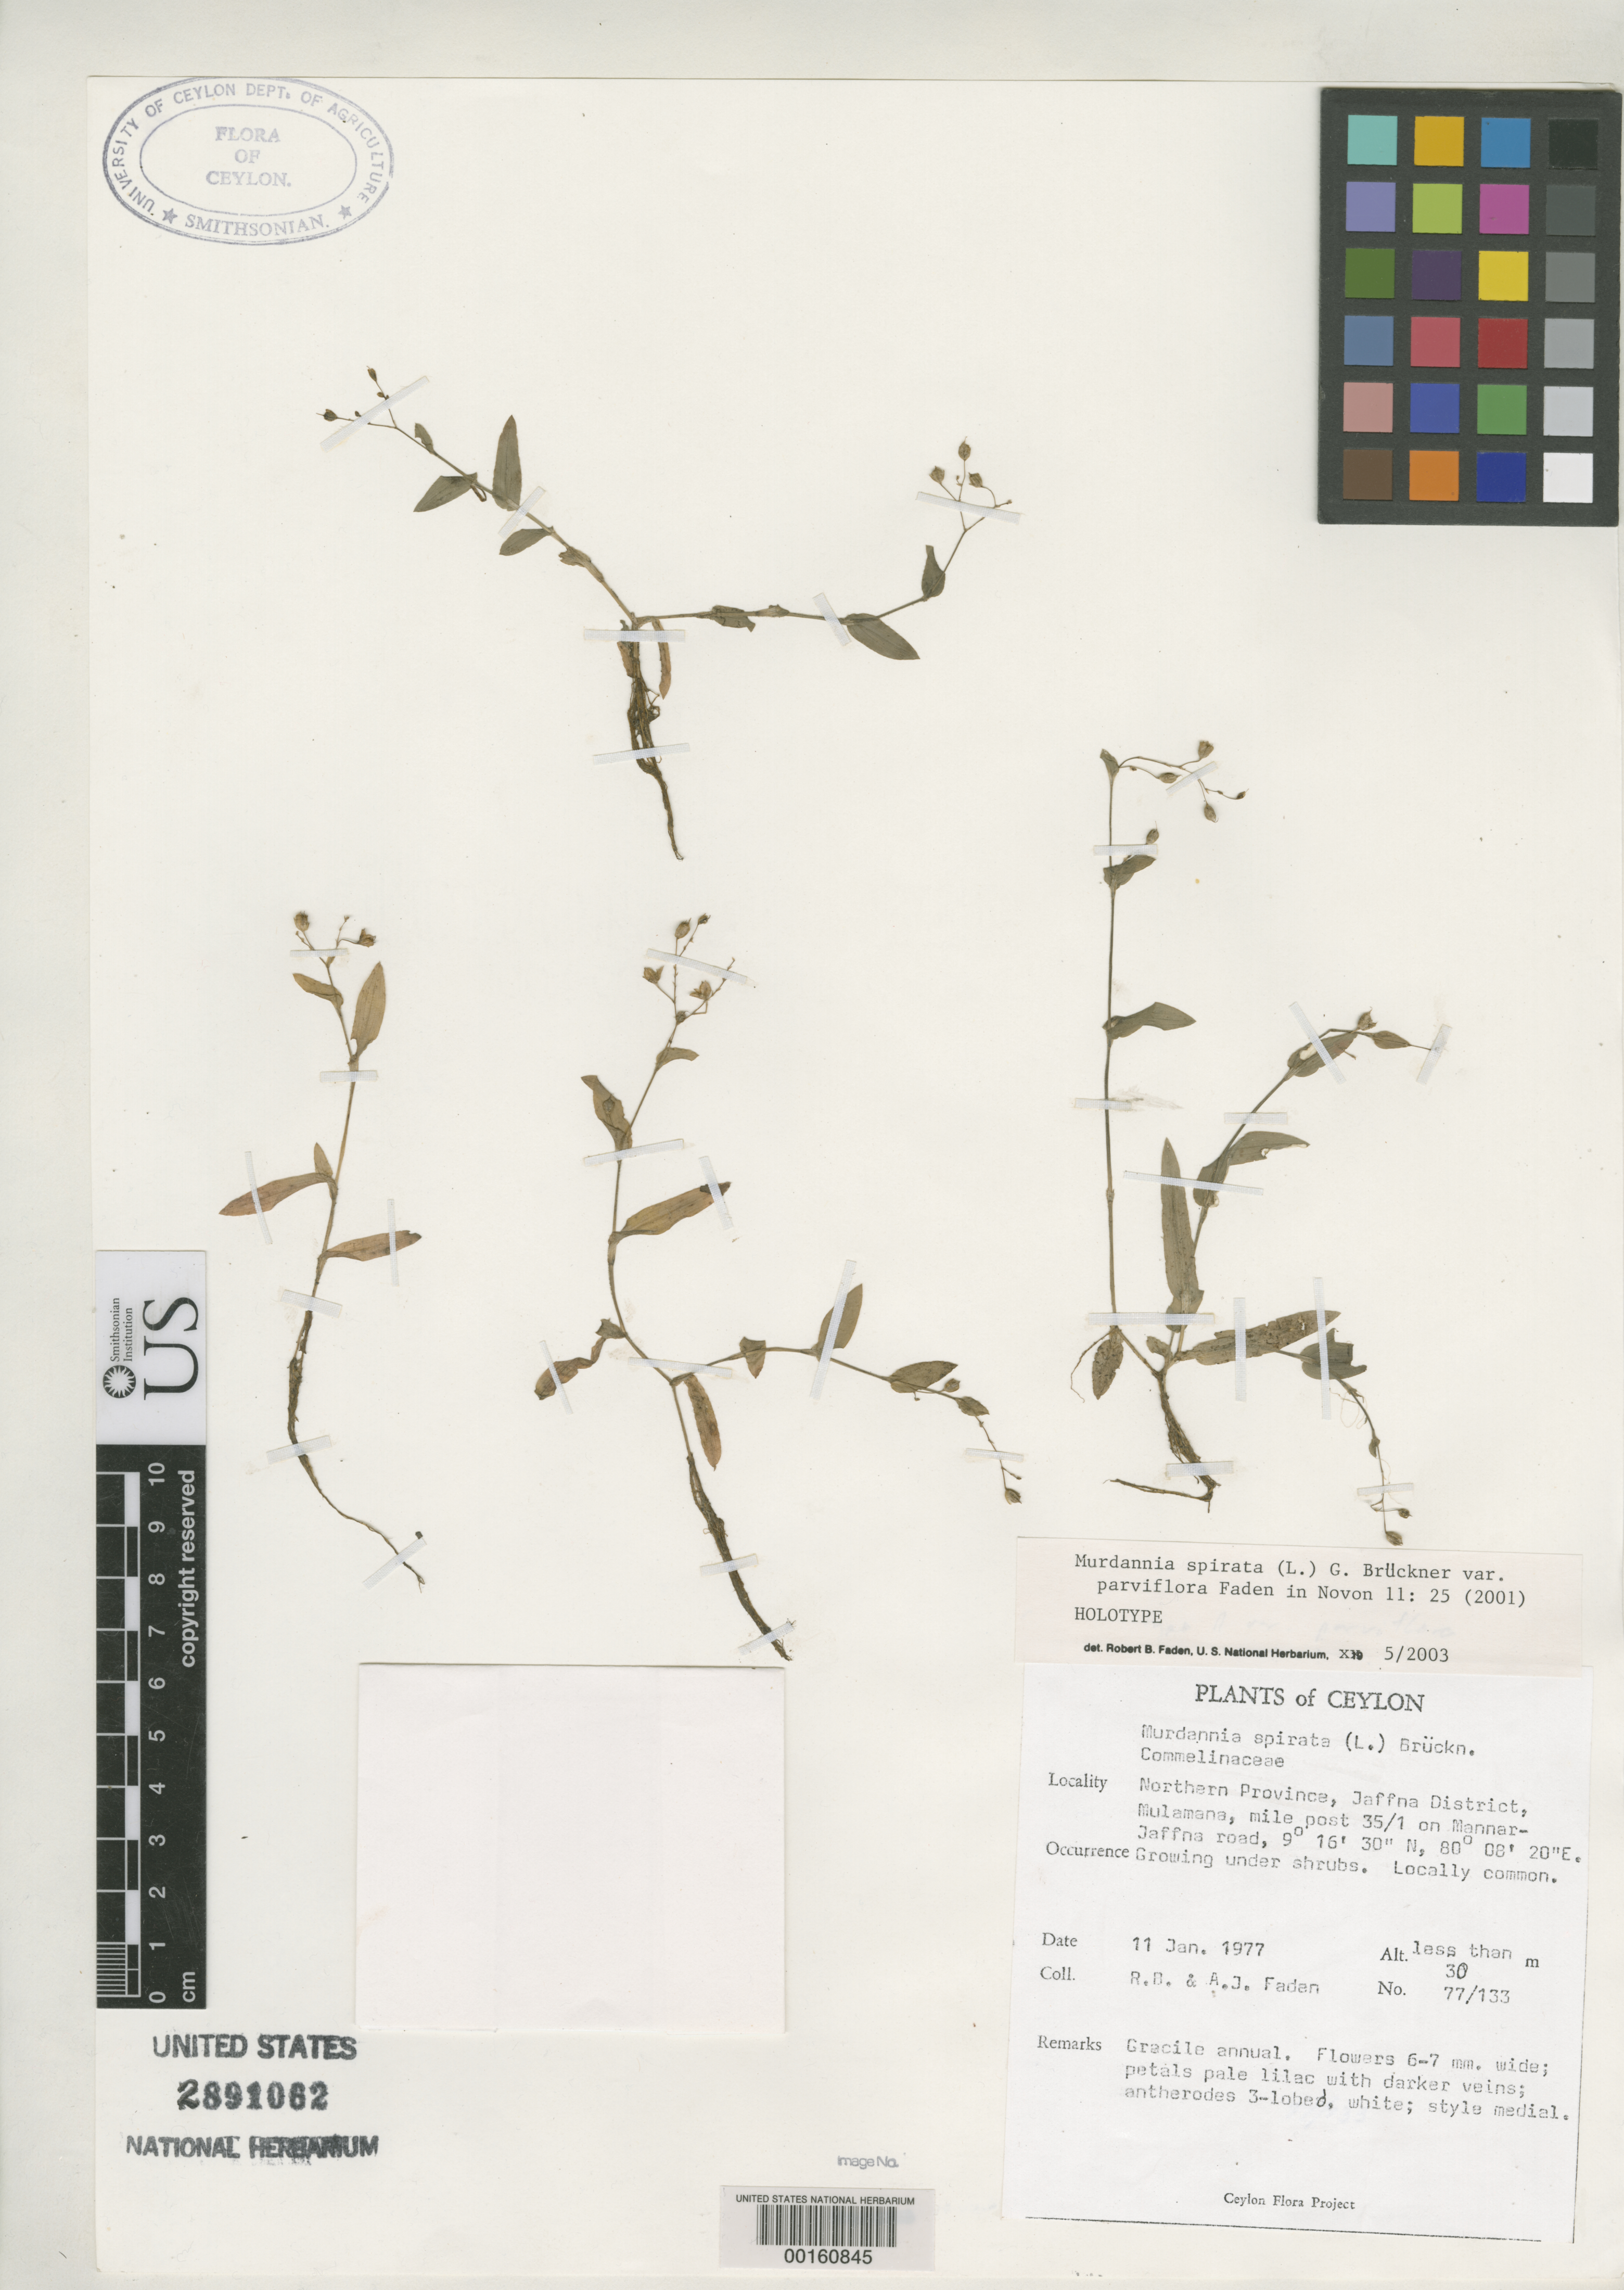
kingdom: Plantae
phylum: Tracheophyta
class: Liliopsida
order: Commelinales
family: Commelinaceae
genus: Murdannia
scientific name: Murdannia spirata var. parviflora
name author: Faden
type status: Holotype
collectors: R. B. Faden & A. J. Faden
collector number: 77/133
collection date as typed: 11 Jan 1977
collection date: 1977-01-11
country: Sri Lanka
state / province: Northern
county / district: Jaffna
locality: Mulamana, mile post 35/1 on Mannar - Jaffna road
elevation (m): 0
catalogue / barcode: US 2891062